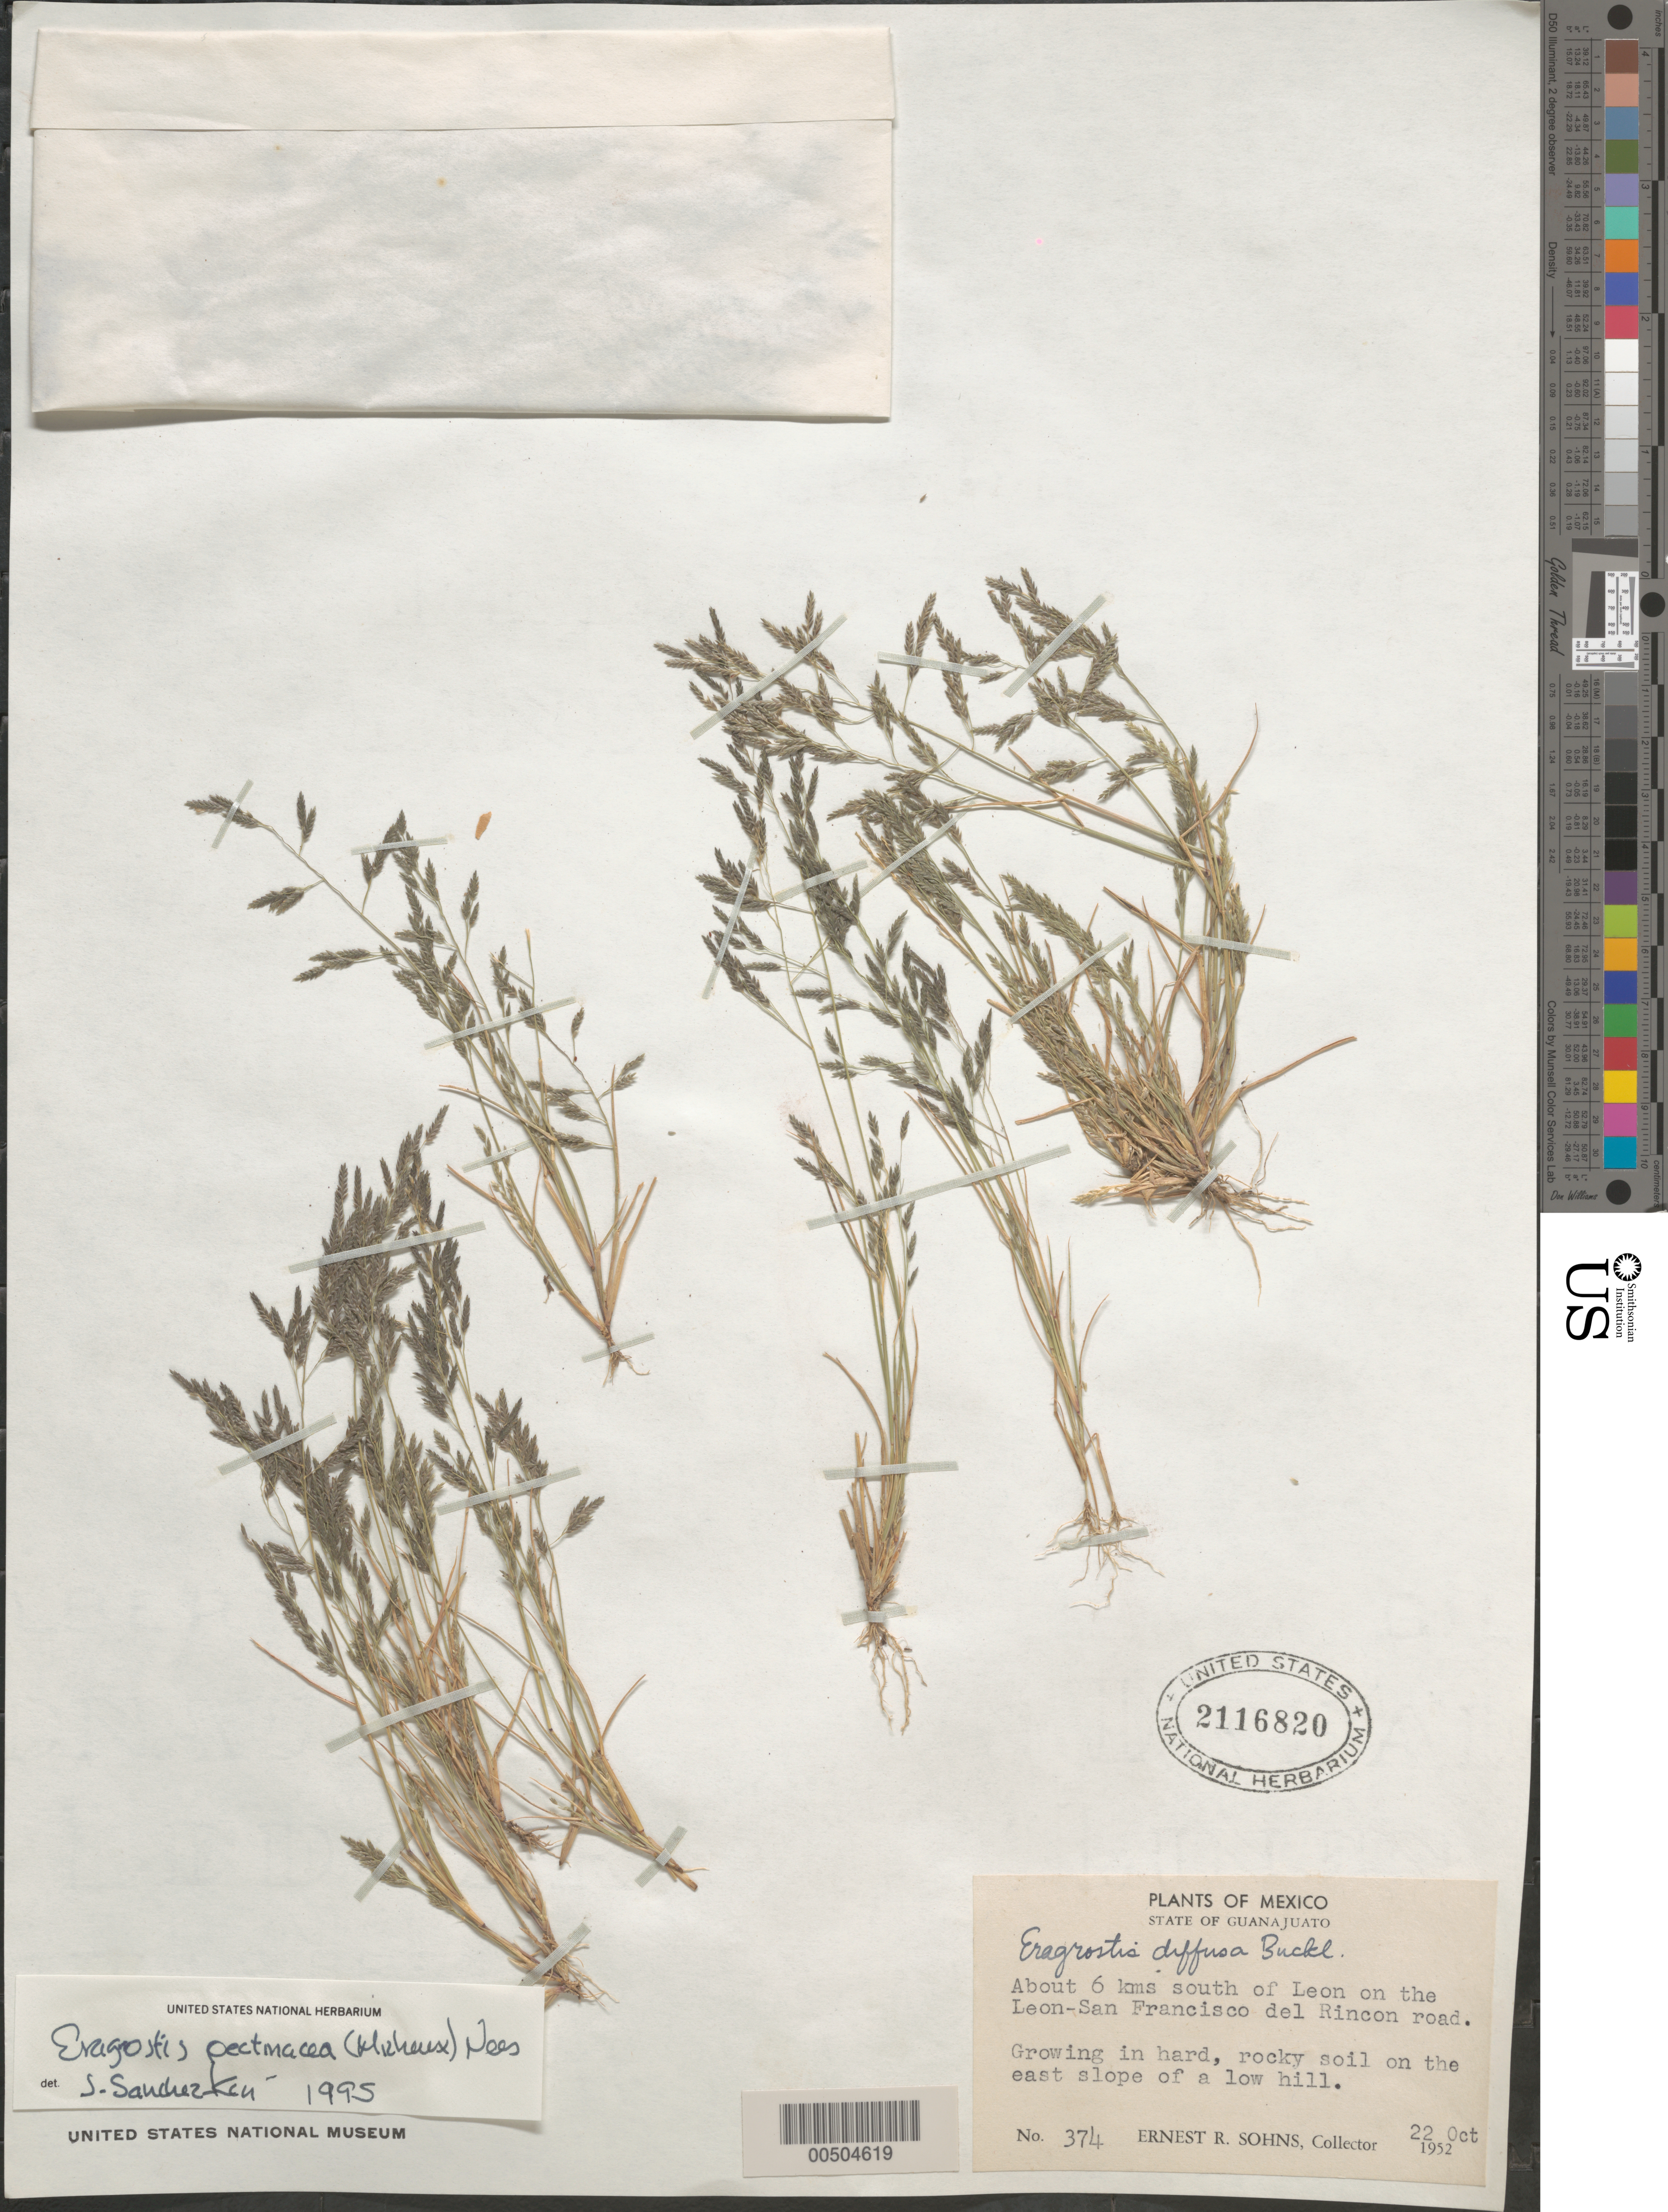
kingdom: Plantae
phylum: Tracheophyta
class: Liliopsida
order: Poales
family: Poaceae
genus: Eragrostis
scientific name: Eragrostis pectinacea var. pectinacea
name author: (Michx.) Nees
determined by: Sánchez-Ken, J. G.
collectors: E. R. Sohns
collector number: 374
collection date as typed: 22 Oct 1952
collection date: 1952-10-22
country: Mexico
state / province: Guanajuato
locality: About 6 km S of Leon on the Leon- San Francisco del Rincon rd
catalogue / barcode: US 2116820